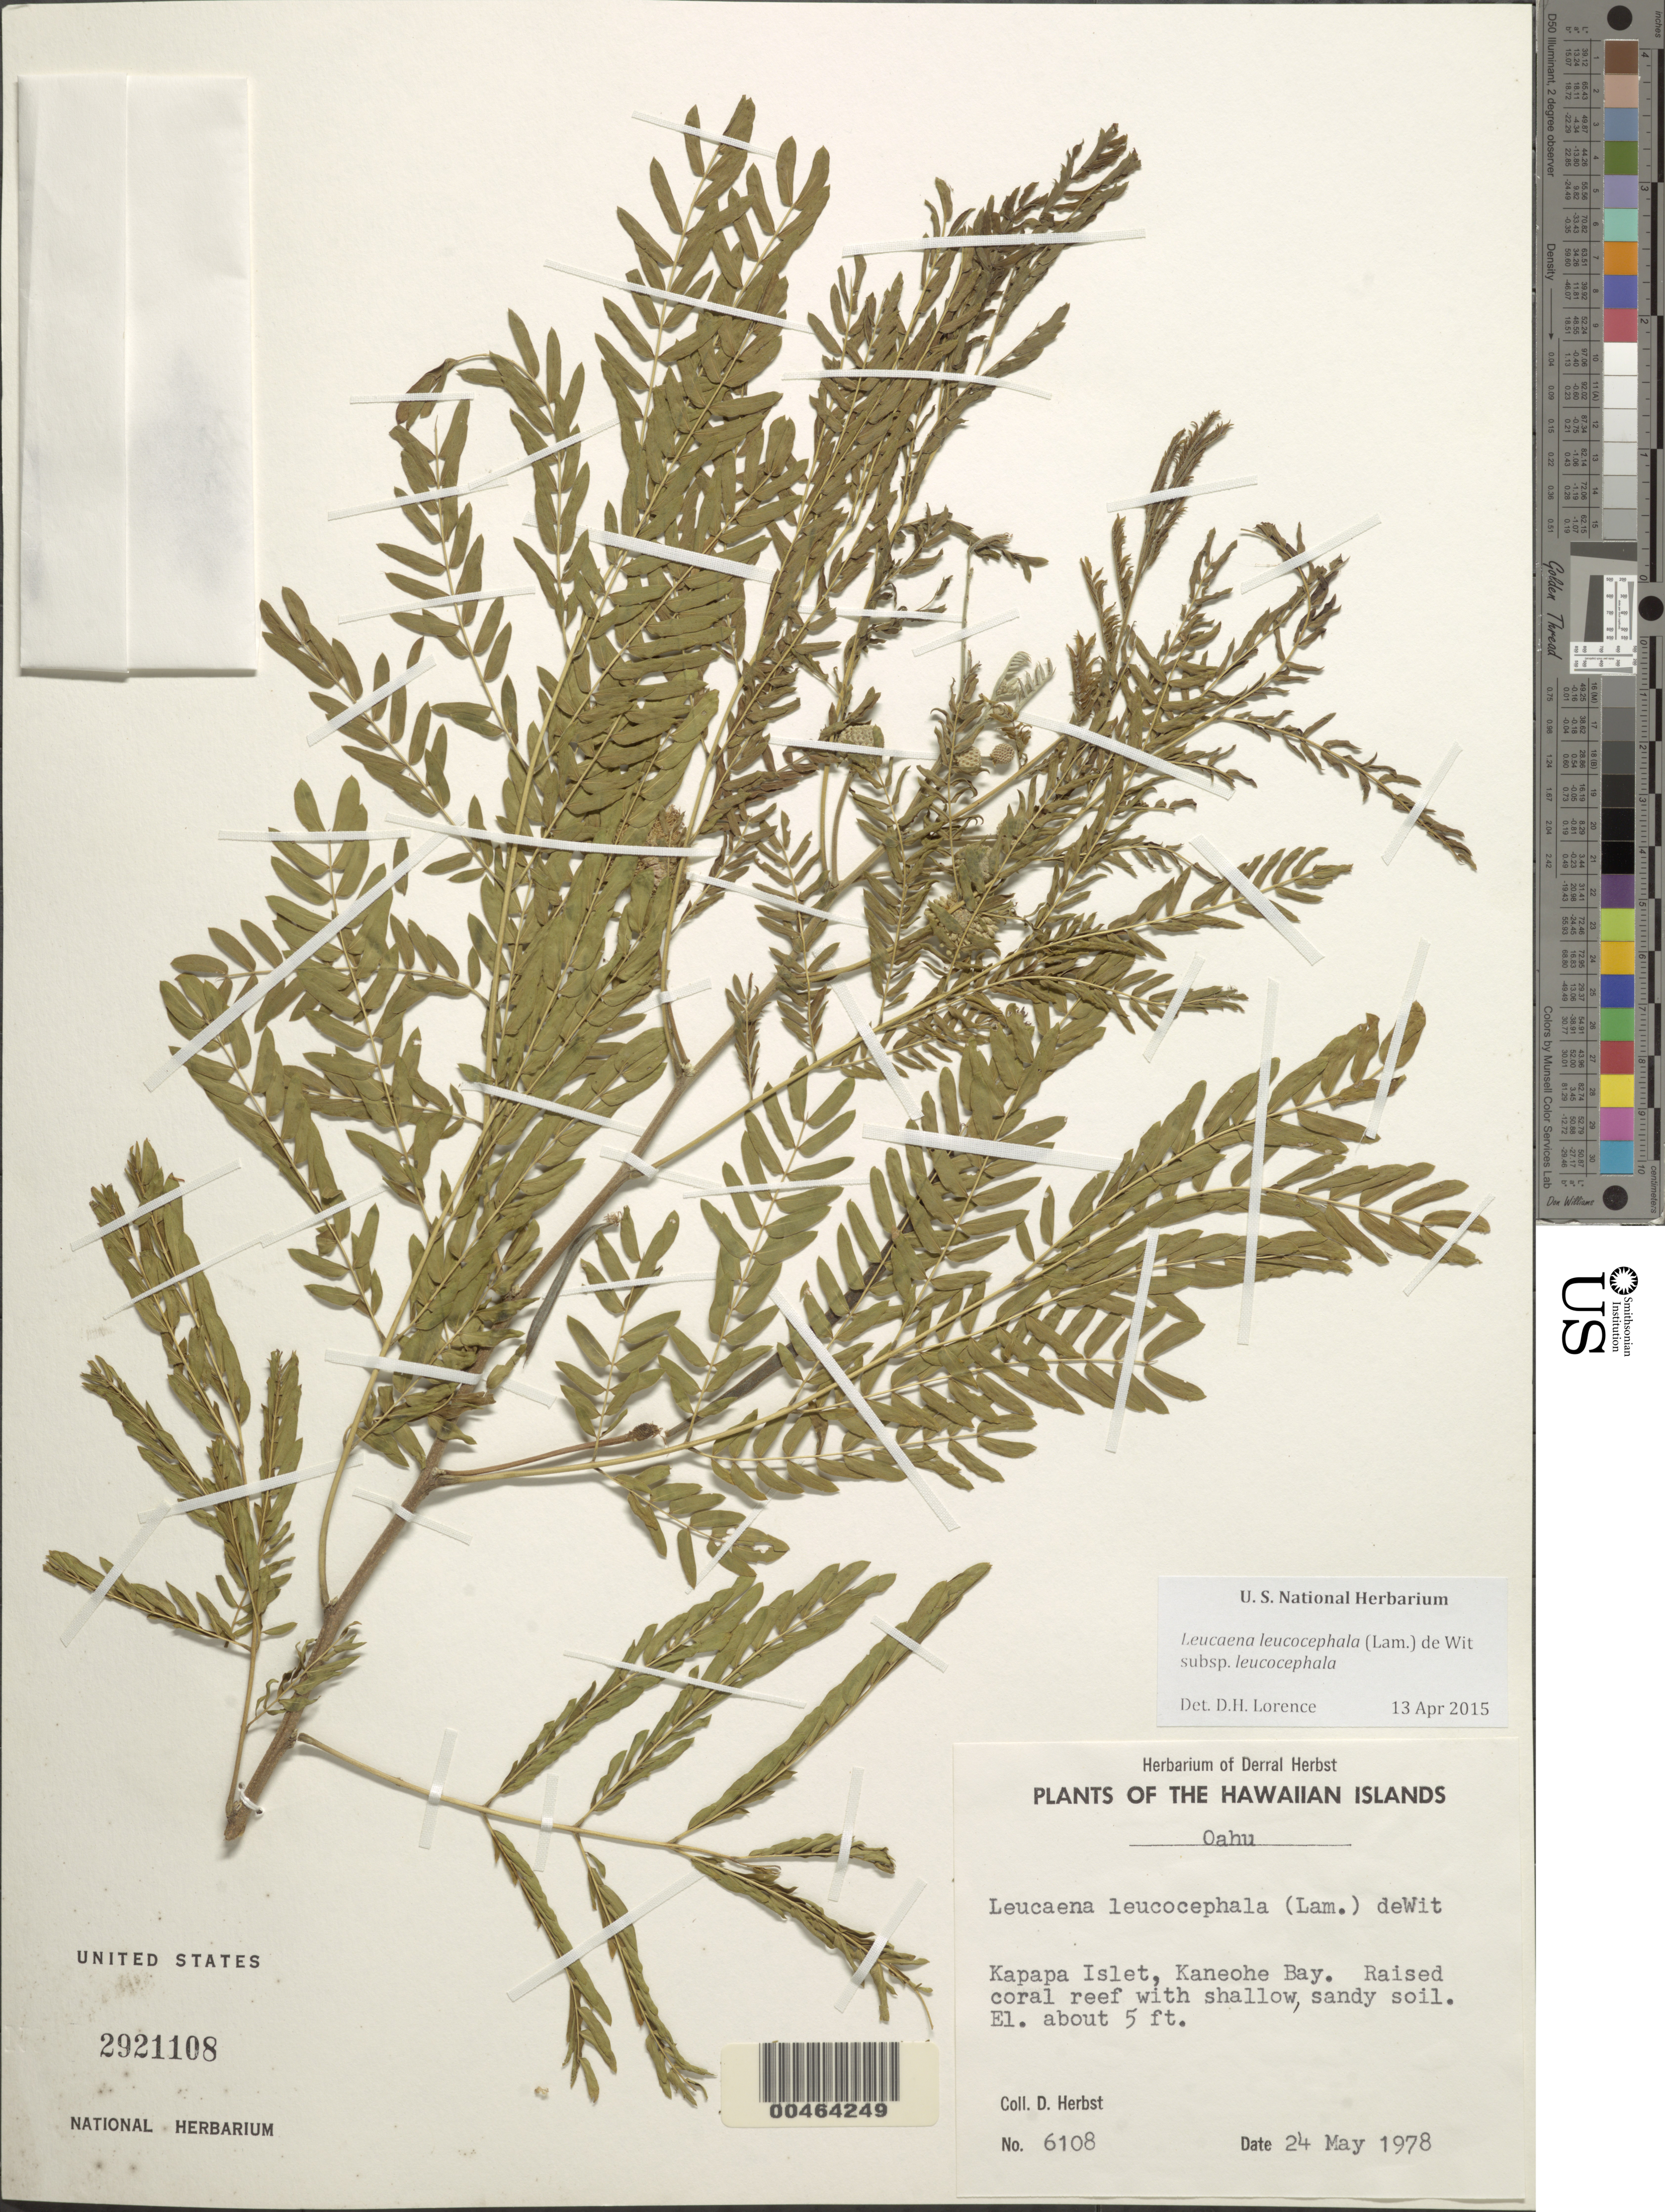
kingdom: Plantae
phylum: Tracheophyta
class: Magnoliopsida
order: Fabales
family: Fabaceae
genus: Leucaena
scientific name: Leucaena leucocephala subsp. leucocephala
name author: (Lam.) de Wit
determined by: Lorence, David H., (PTBG), National Tropical Botanical Garden (UNITED STATES)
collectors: D. R. Herbst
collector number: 6108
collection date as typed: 24 May 1978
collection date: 1978-05-24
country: United States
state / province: Hawaii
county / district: Honolulu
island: Oahu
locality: Oahu, Kapapa Islet, Kaneohe Bay, Kapapa Island State Bird Refuge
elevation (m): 2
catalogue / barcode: US 2921108